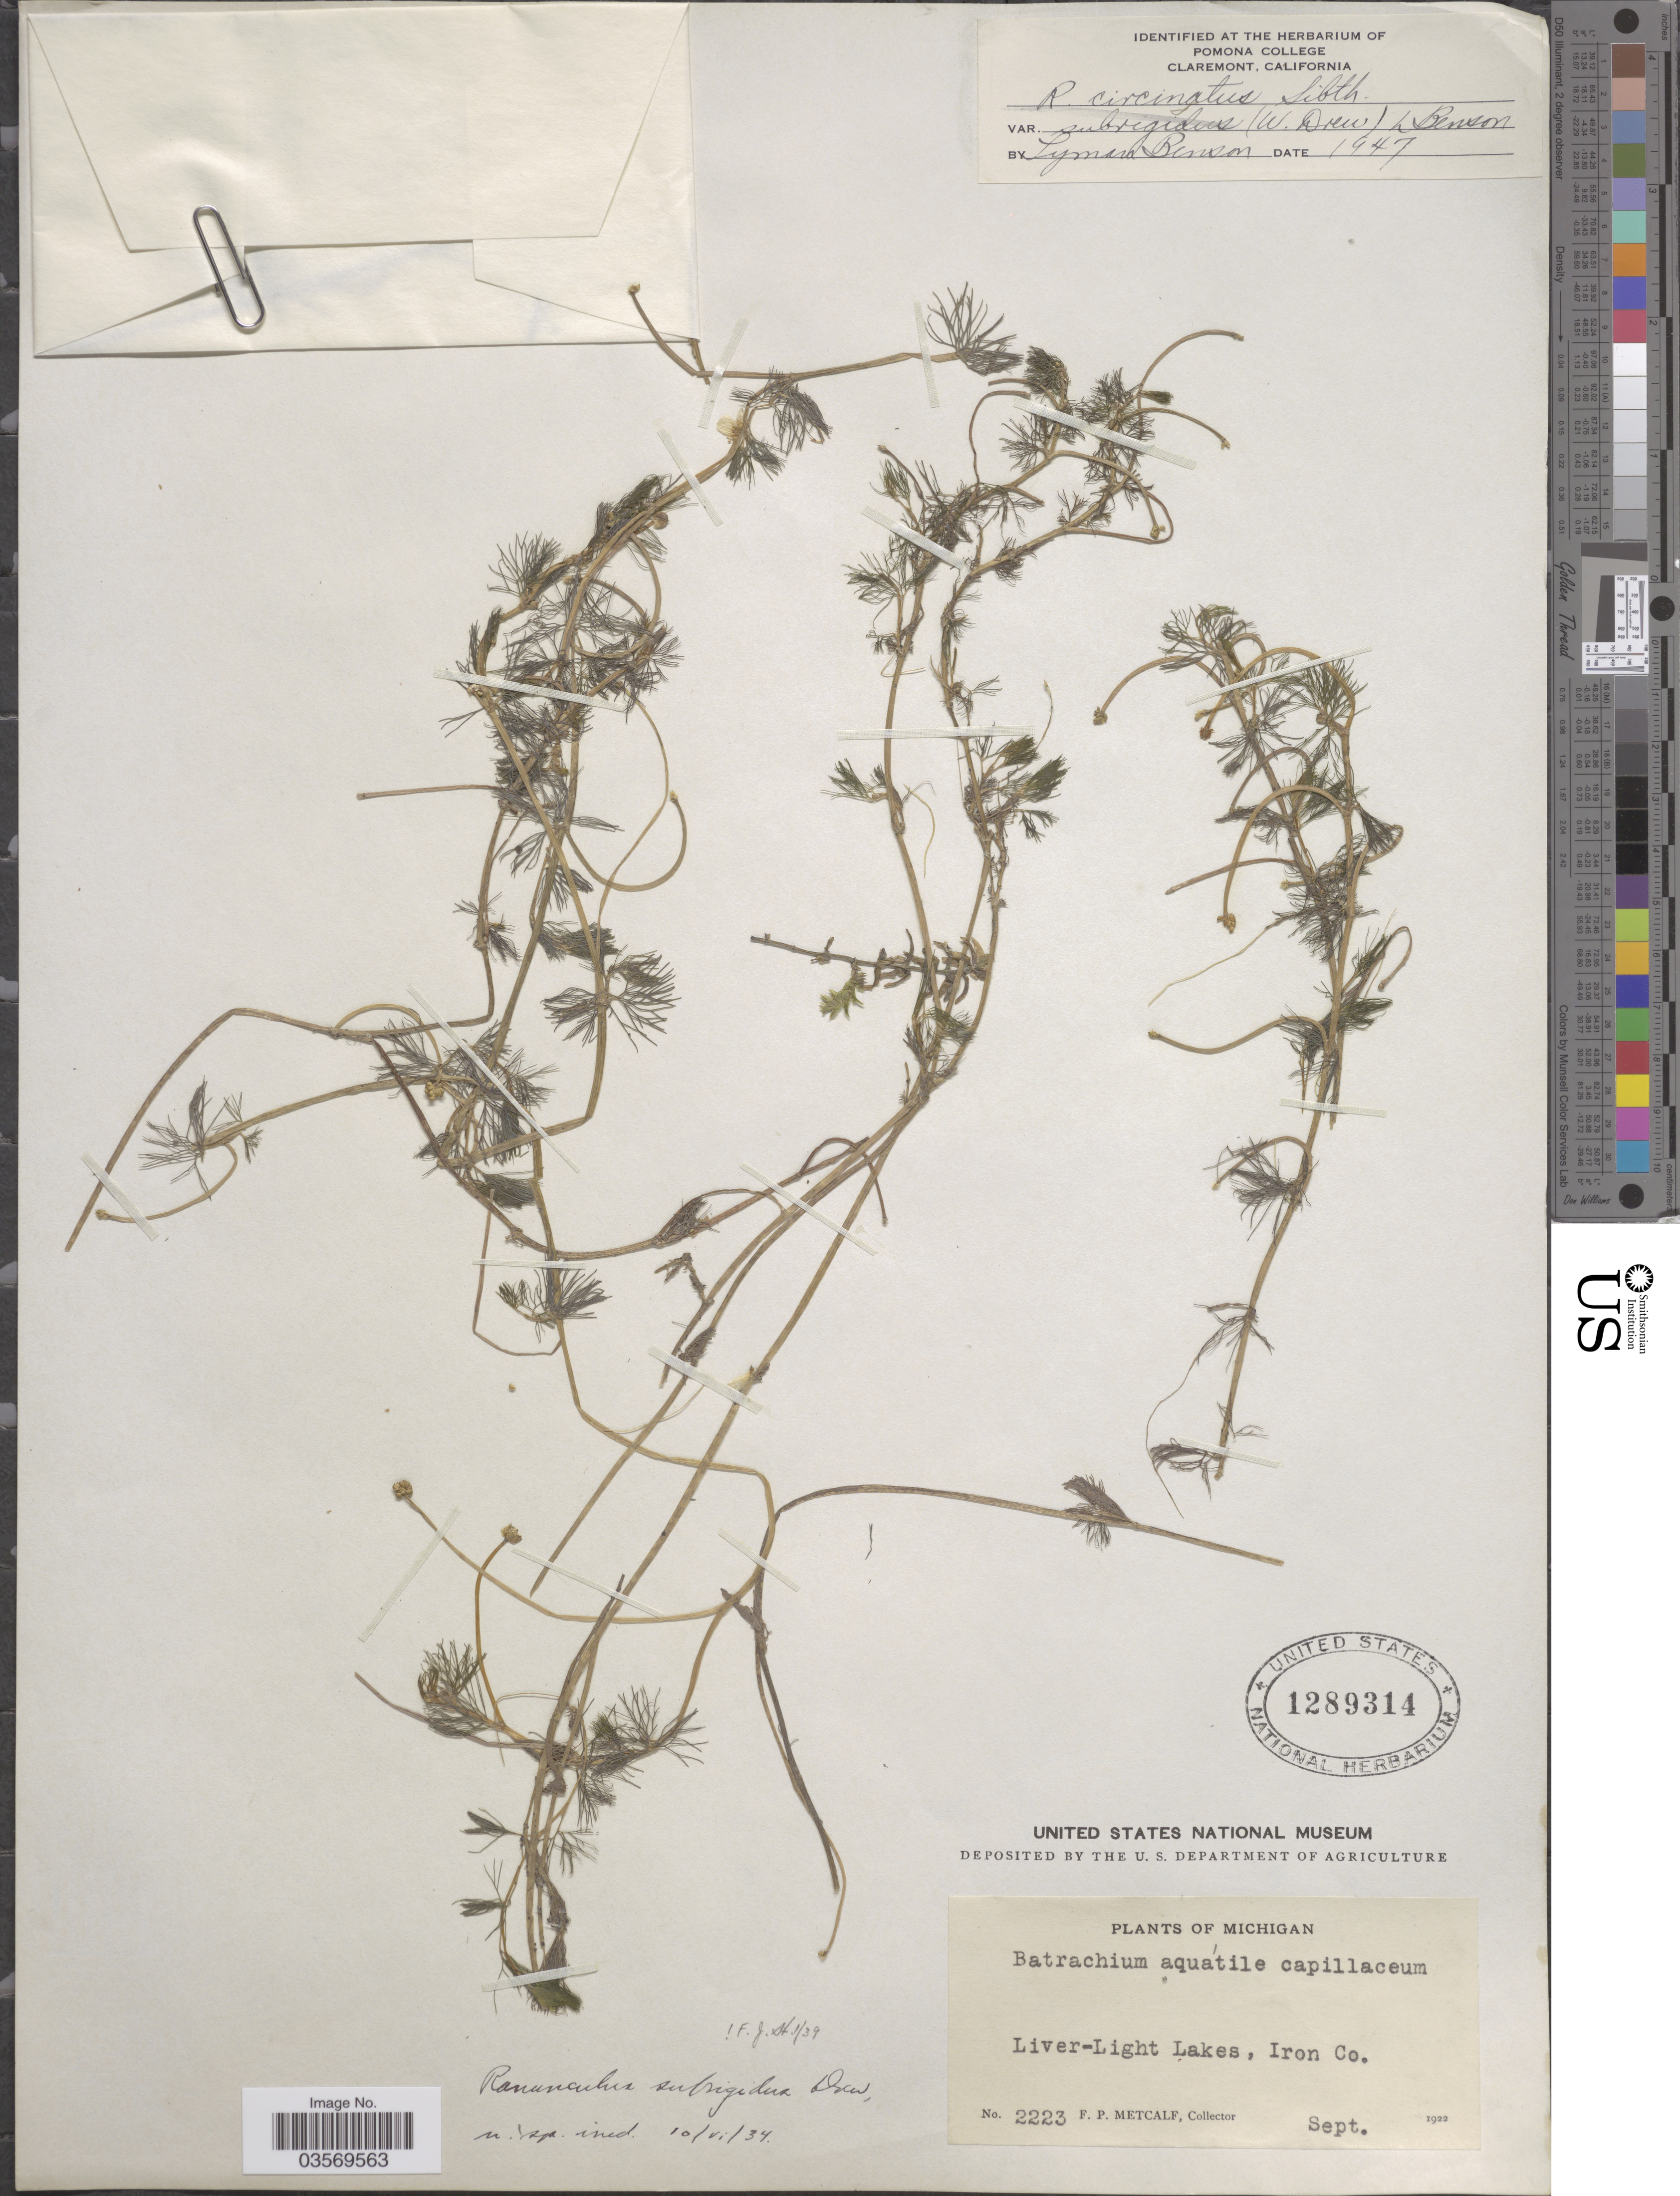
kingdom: Plantae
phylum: Tracheophyta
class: Magnoliopsida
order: Ranunculales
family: Ranunculaceae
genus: Ranunculus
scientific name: Ranunculus subrigidus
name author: W.B. Drew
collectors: F. Metcalf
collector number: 2223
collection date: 1922-09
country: United States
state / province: Michigan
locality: Liver-Light Lakes, Iron Co.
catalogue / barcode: US 1289314